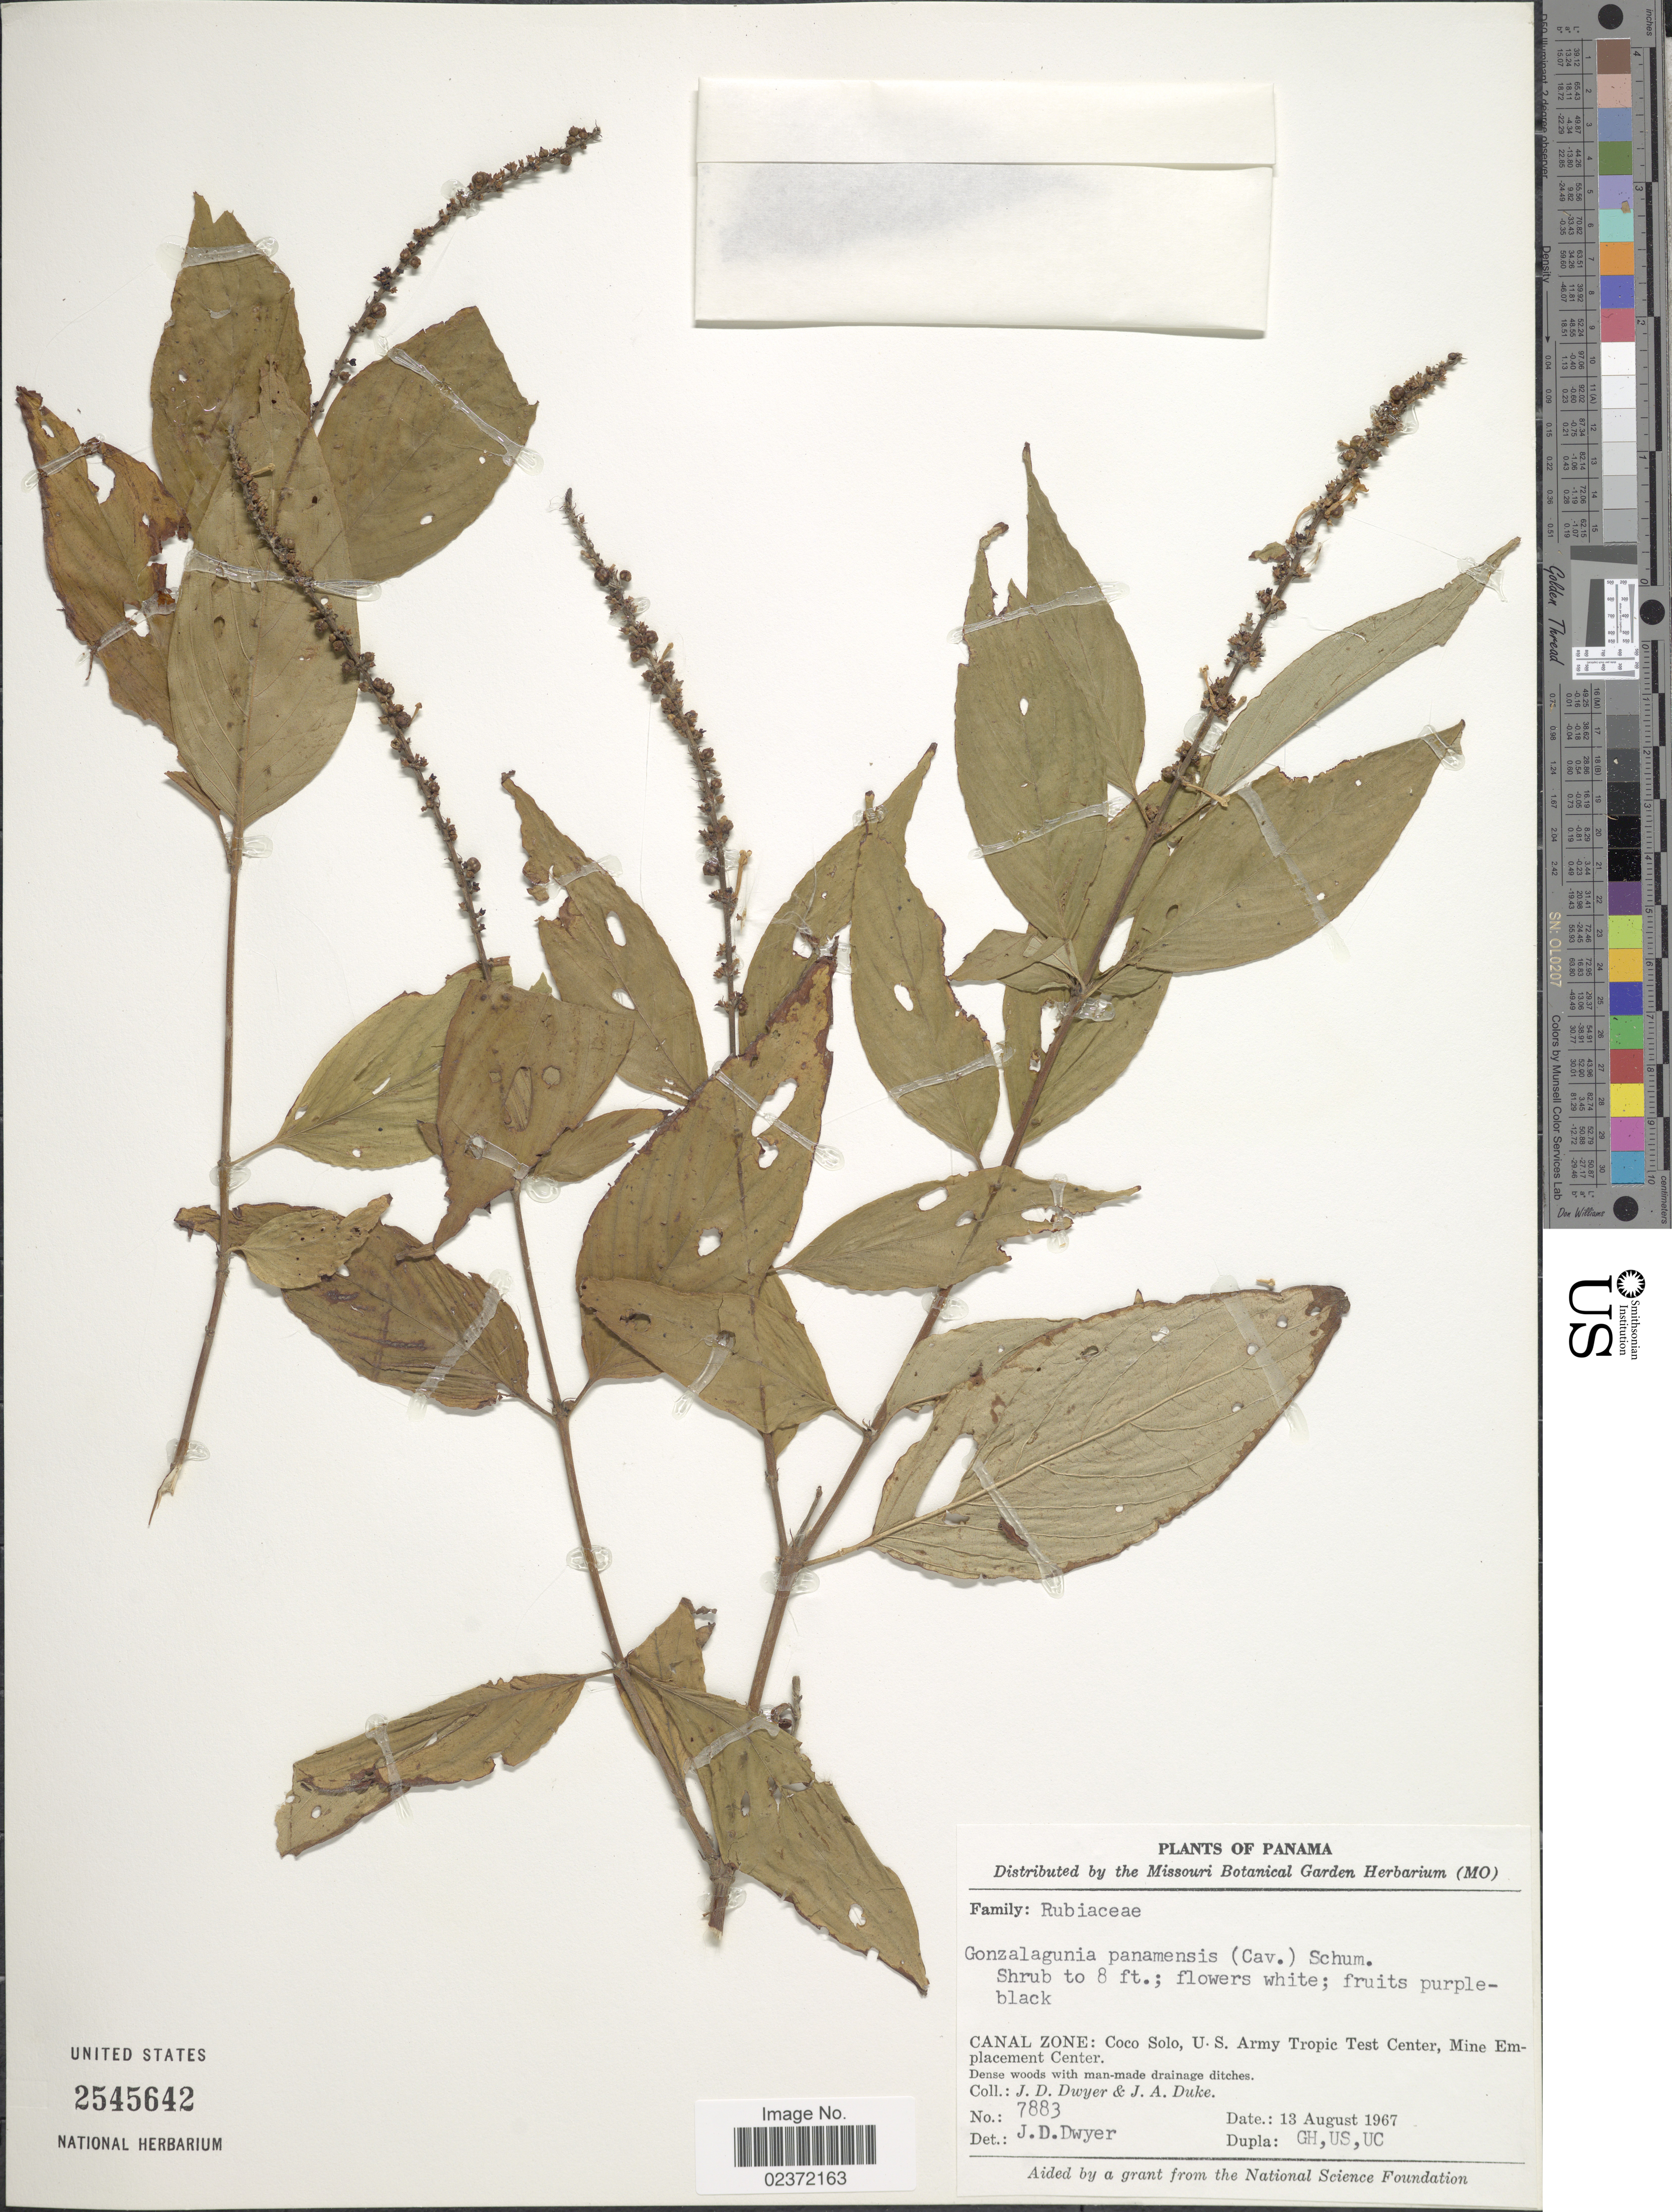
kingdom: Plantae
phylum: Tracheophyta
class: Magnoliopsida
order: Gentianales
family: Rubiaceae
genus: Gonzalagunia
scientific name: Gonzalagunia panamensis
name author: (Cav.) K. Schum.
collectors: J. D. Dwyer & J. A. Duke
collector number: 7883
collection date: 1967-08-13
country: Panama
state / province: Colón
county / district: Canal Zone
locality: Canal Zone: Coco Solo, U.S. Army Tropic Forest Test Center, Mine Emplacement Center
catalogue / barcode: US 2545642